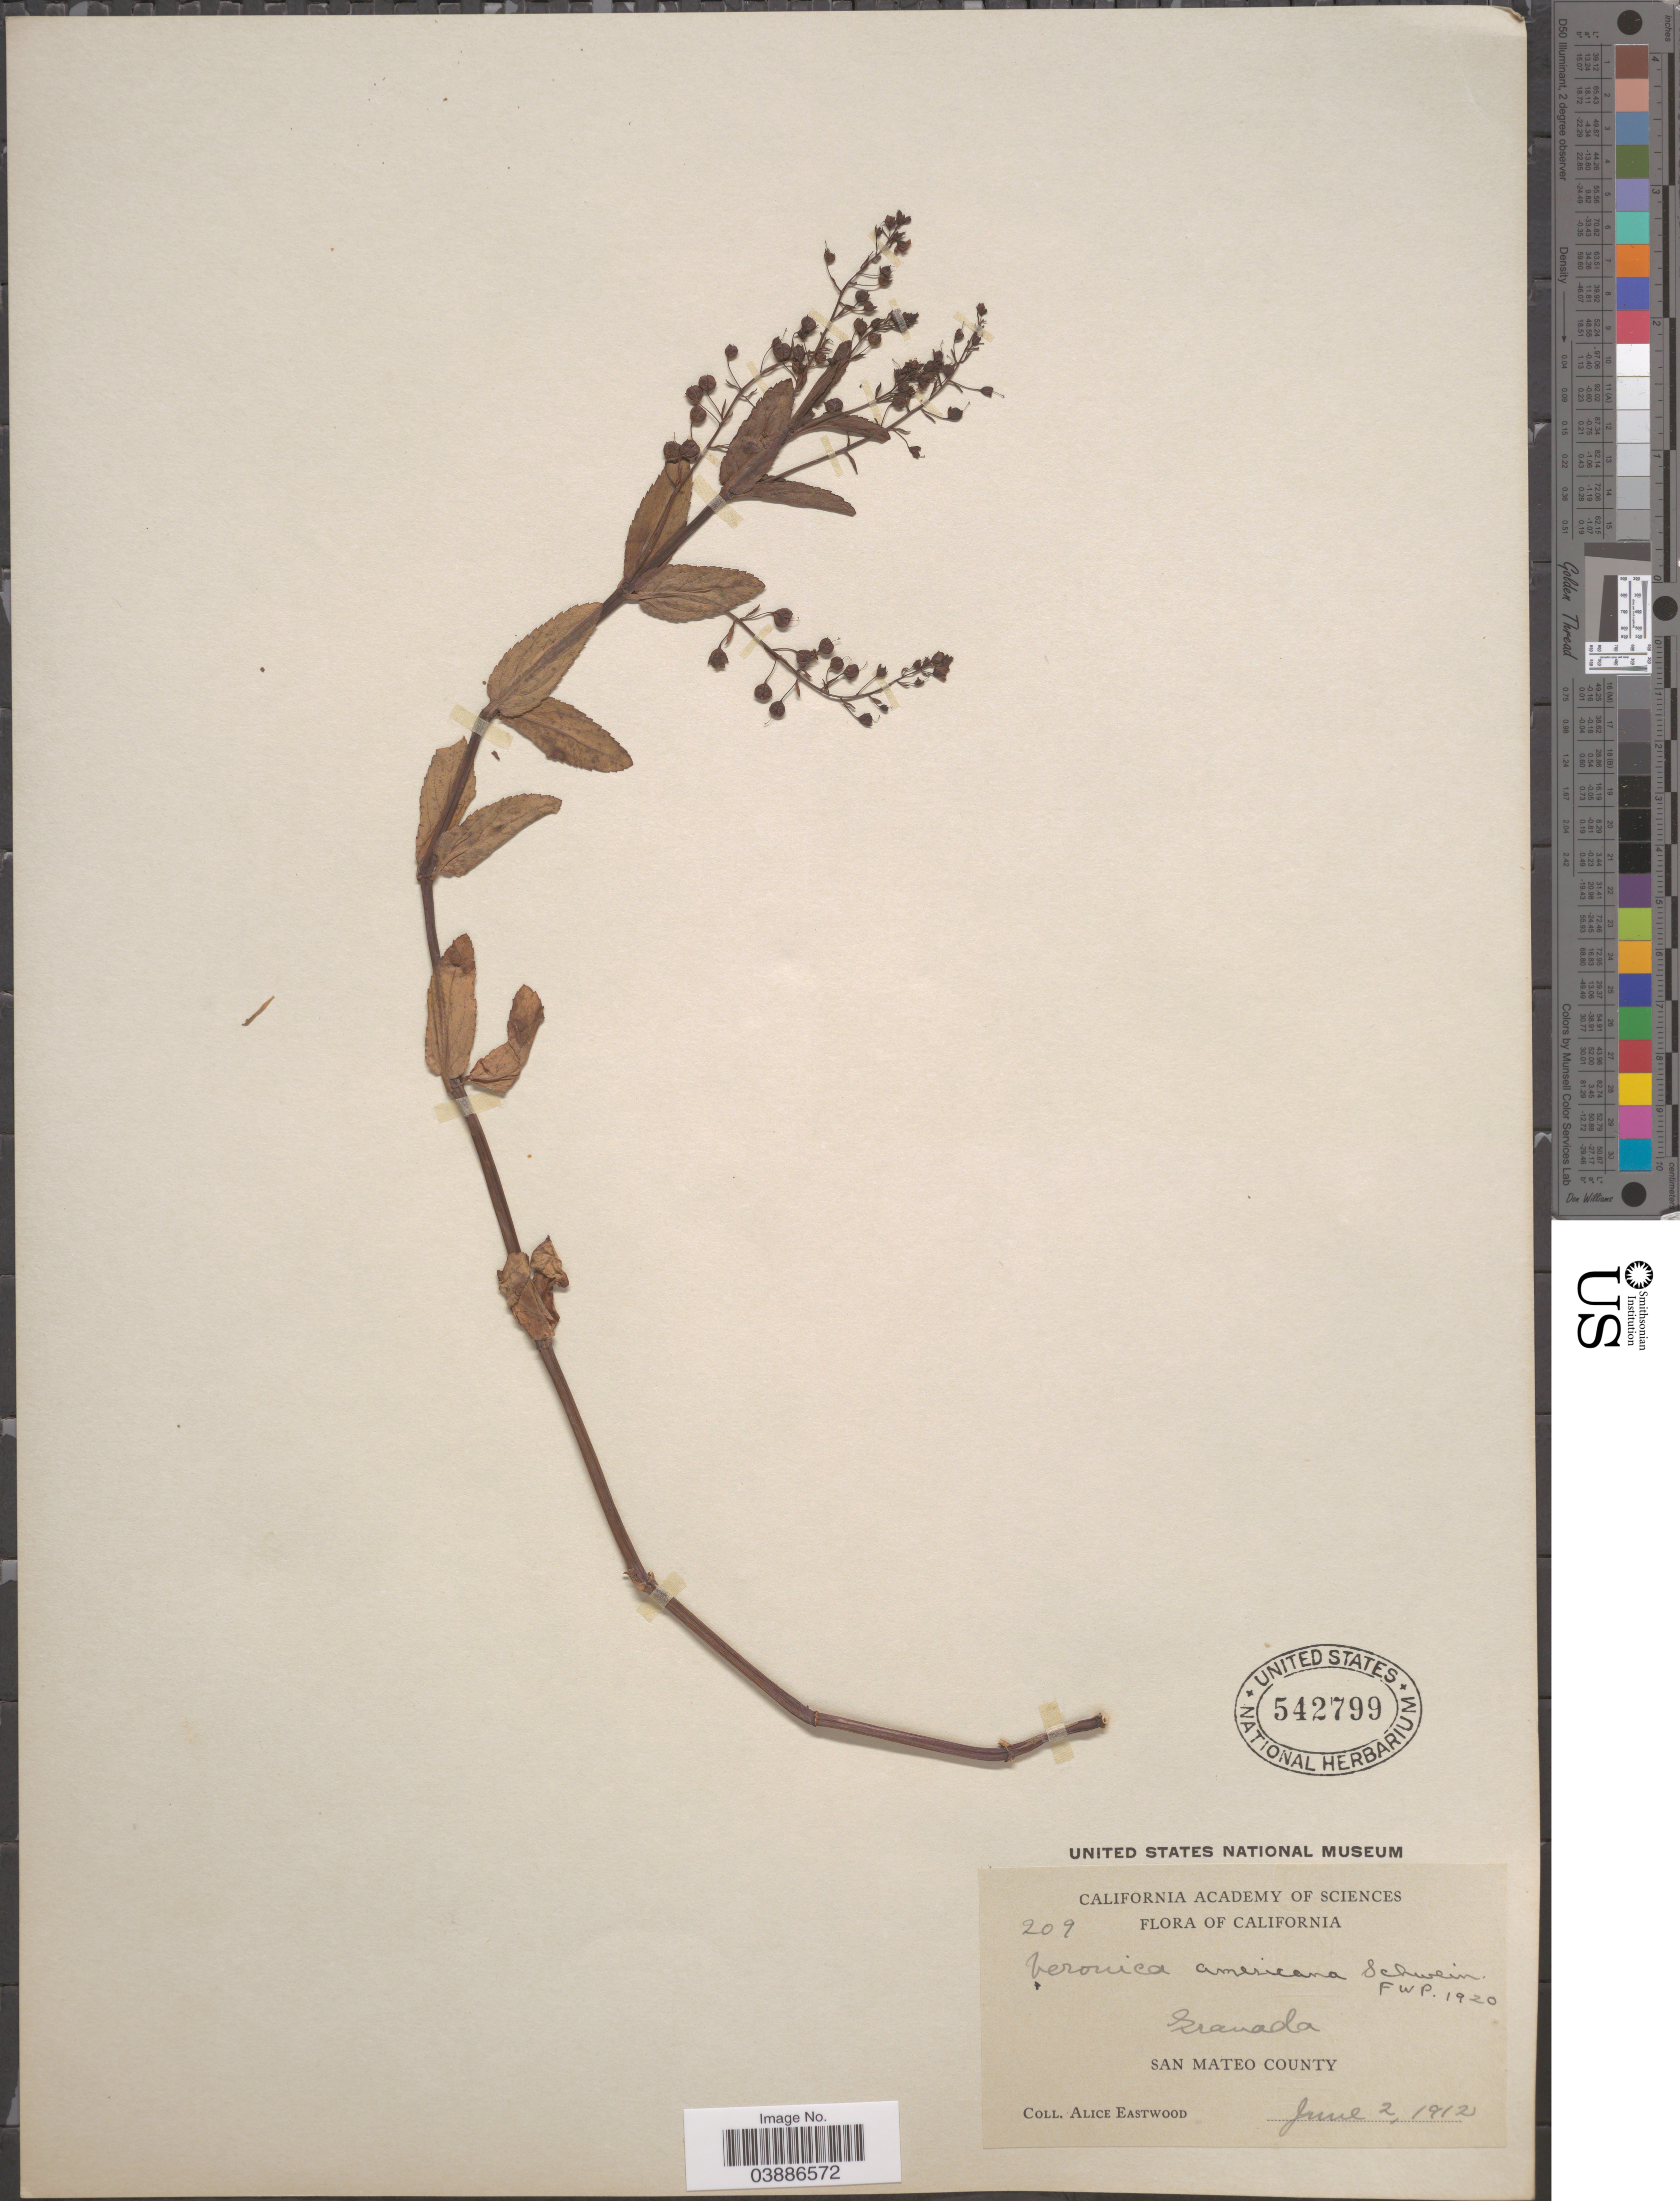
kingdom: Plantae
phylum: Tracheophyta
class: Magnoliopsida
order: Lamiales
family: Plantaginaceae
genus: Veronica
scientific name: Veronica americana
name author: Schwein. ex Benth.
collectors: A. Eastwood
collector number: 209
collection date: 1912-06-02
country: United States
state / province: California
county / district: San Mateo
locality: Granada, San Mateo County.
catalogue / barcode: US 542799